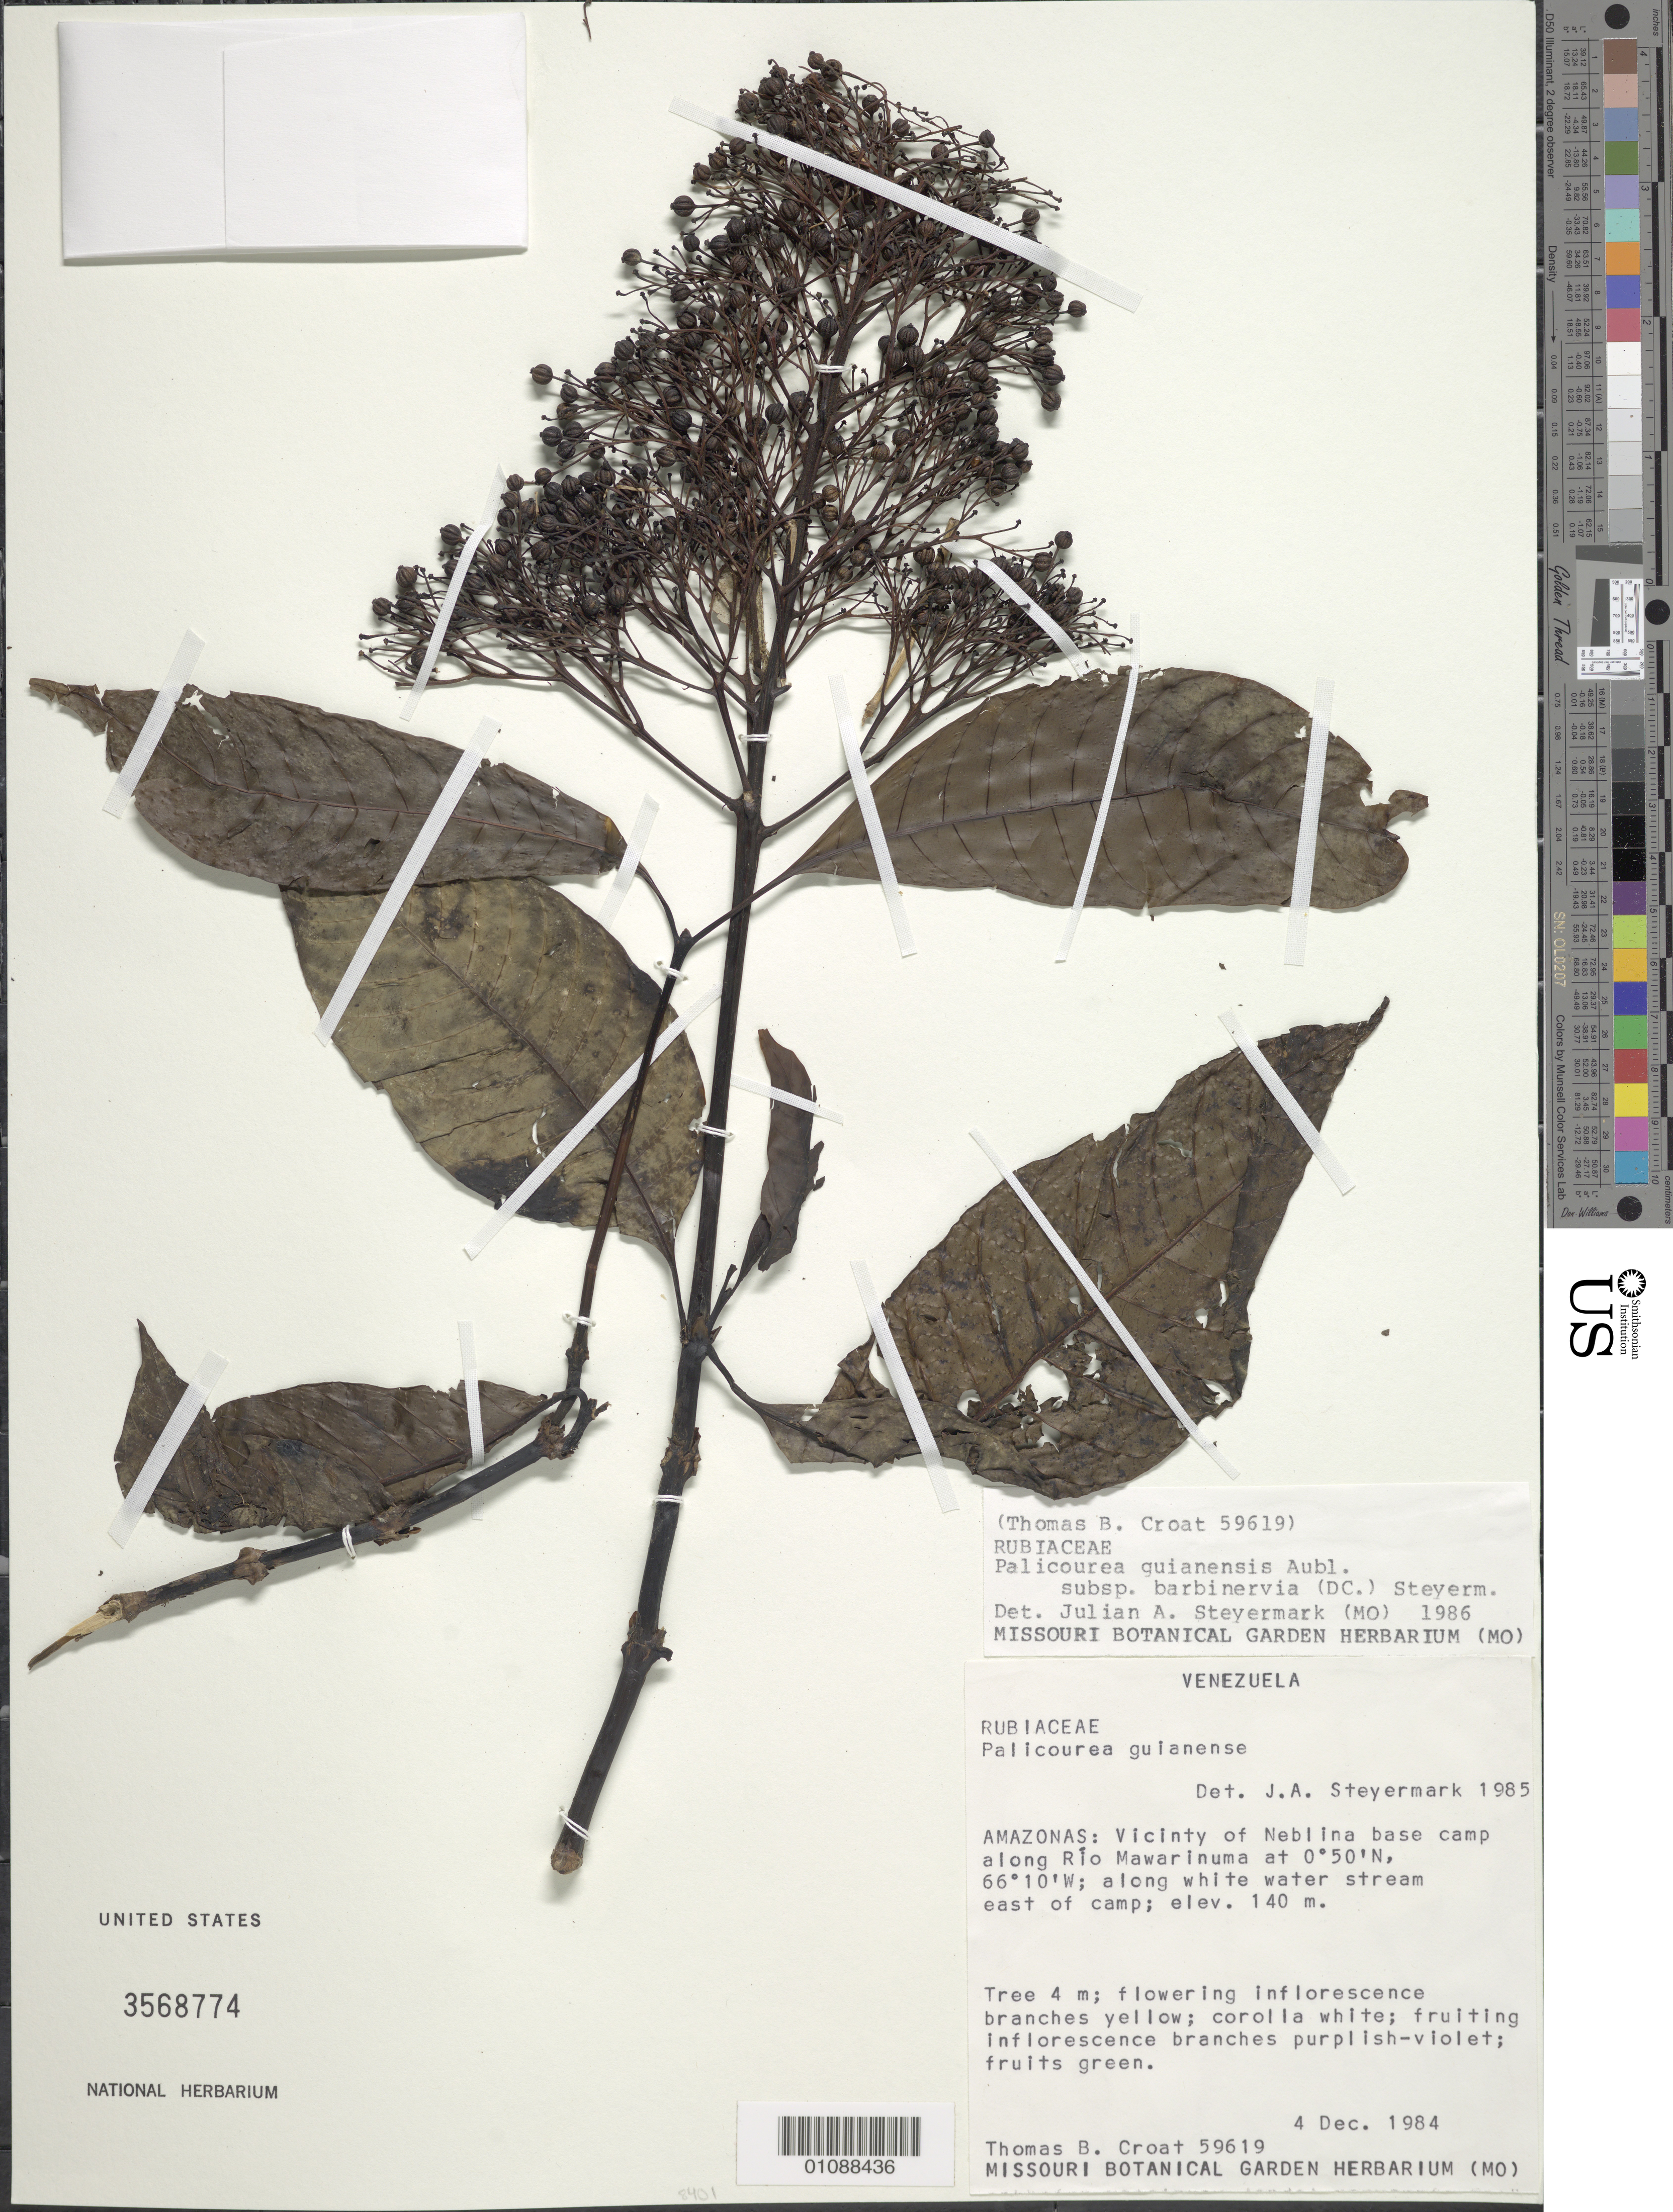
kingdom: Plantae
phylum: Tracheophyta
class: Magnoliopsida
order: Gentianales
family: Rubiaceae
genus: Palicourea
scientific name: Palicourea guianensis subsp. barbinervia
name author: (DC.) Steyerm.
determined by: Steyermark, Julian A., (VEN)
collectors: T. B. Croat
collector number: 59619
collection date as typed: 4-Dec-84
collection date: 1984-12-04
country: Venezuela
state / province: Amazonas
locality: Cerro Neblina Base Camp, along Río Mawarinuma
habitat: Along white water stream E of camp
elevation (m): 140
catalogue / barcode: US 3568774